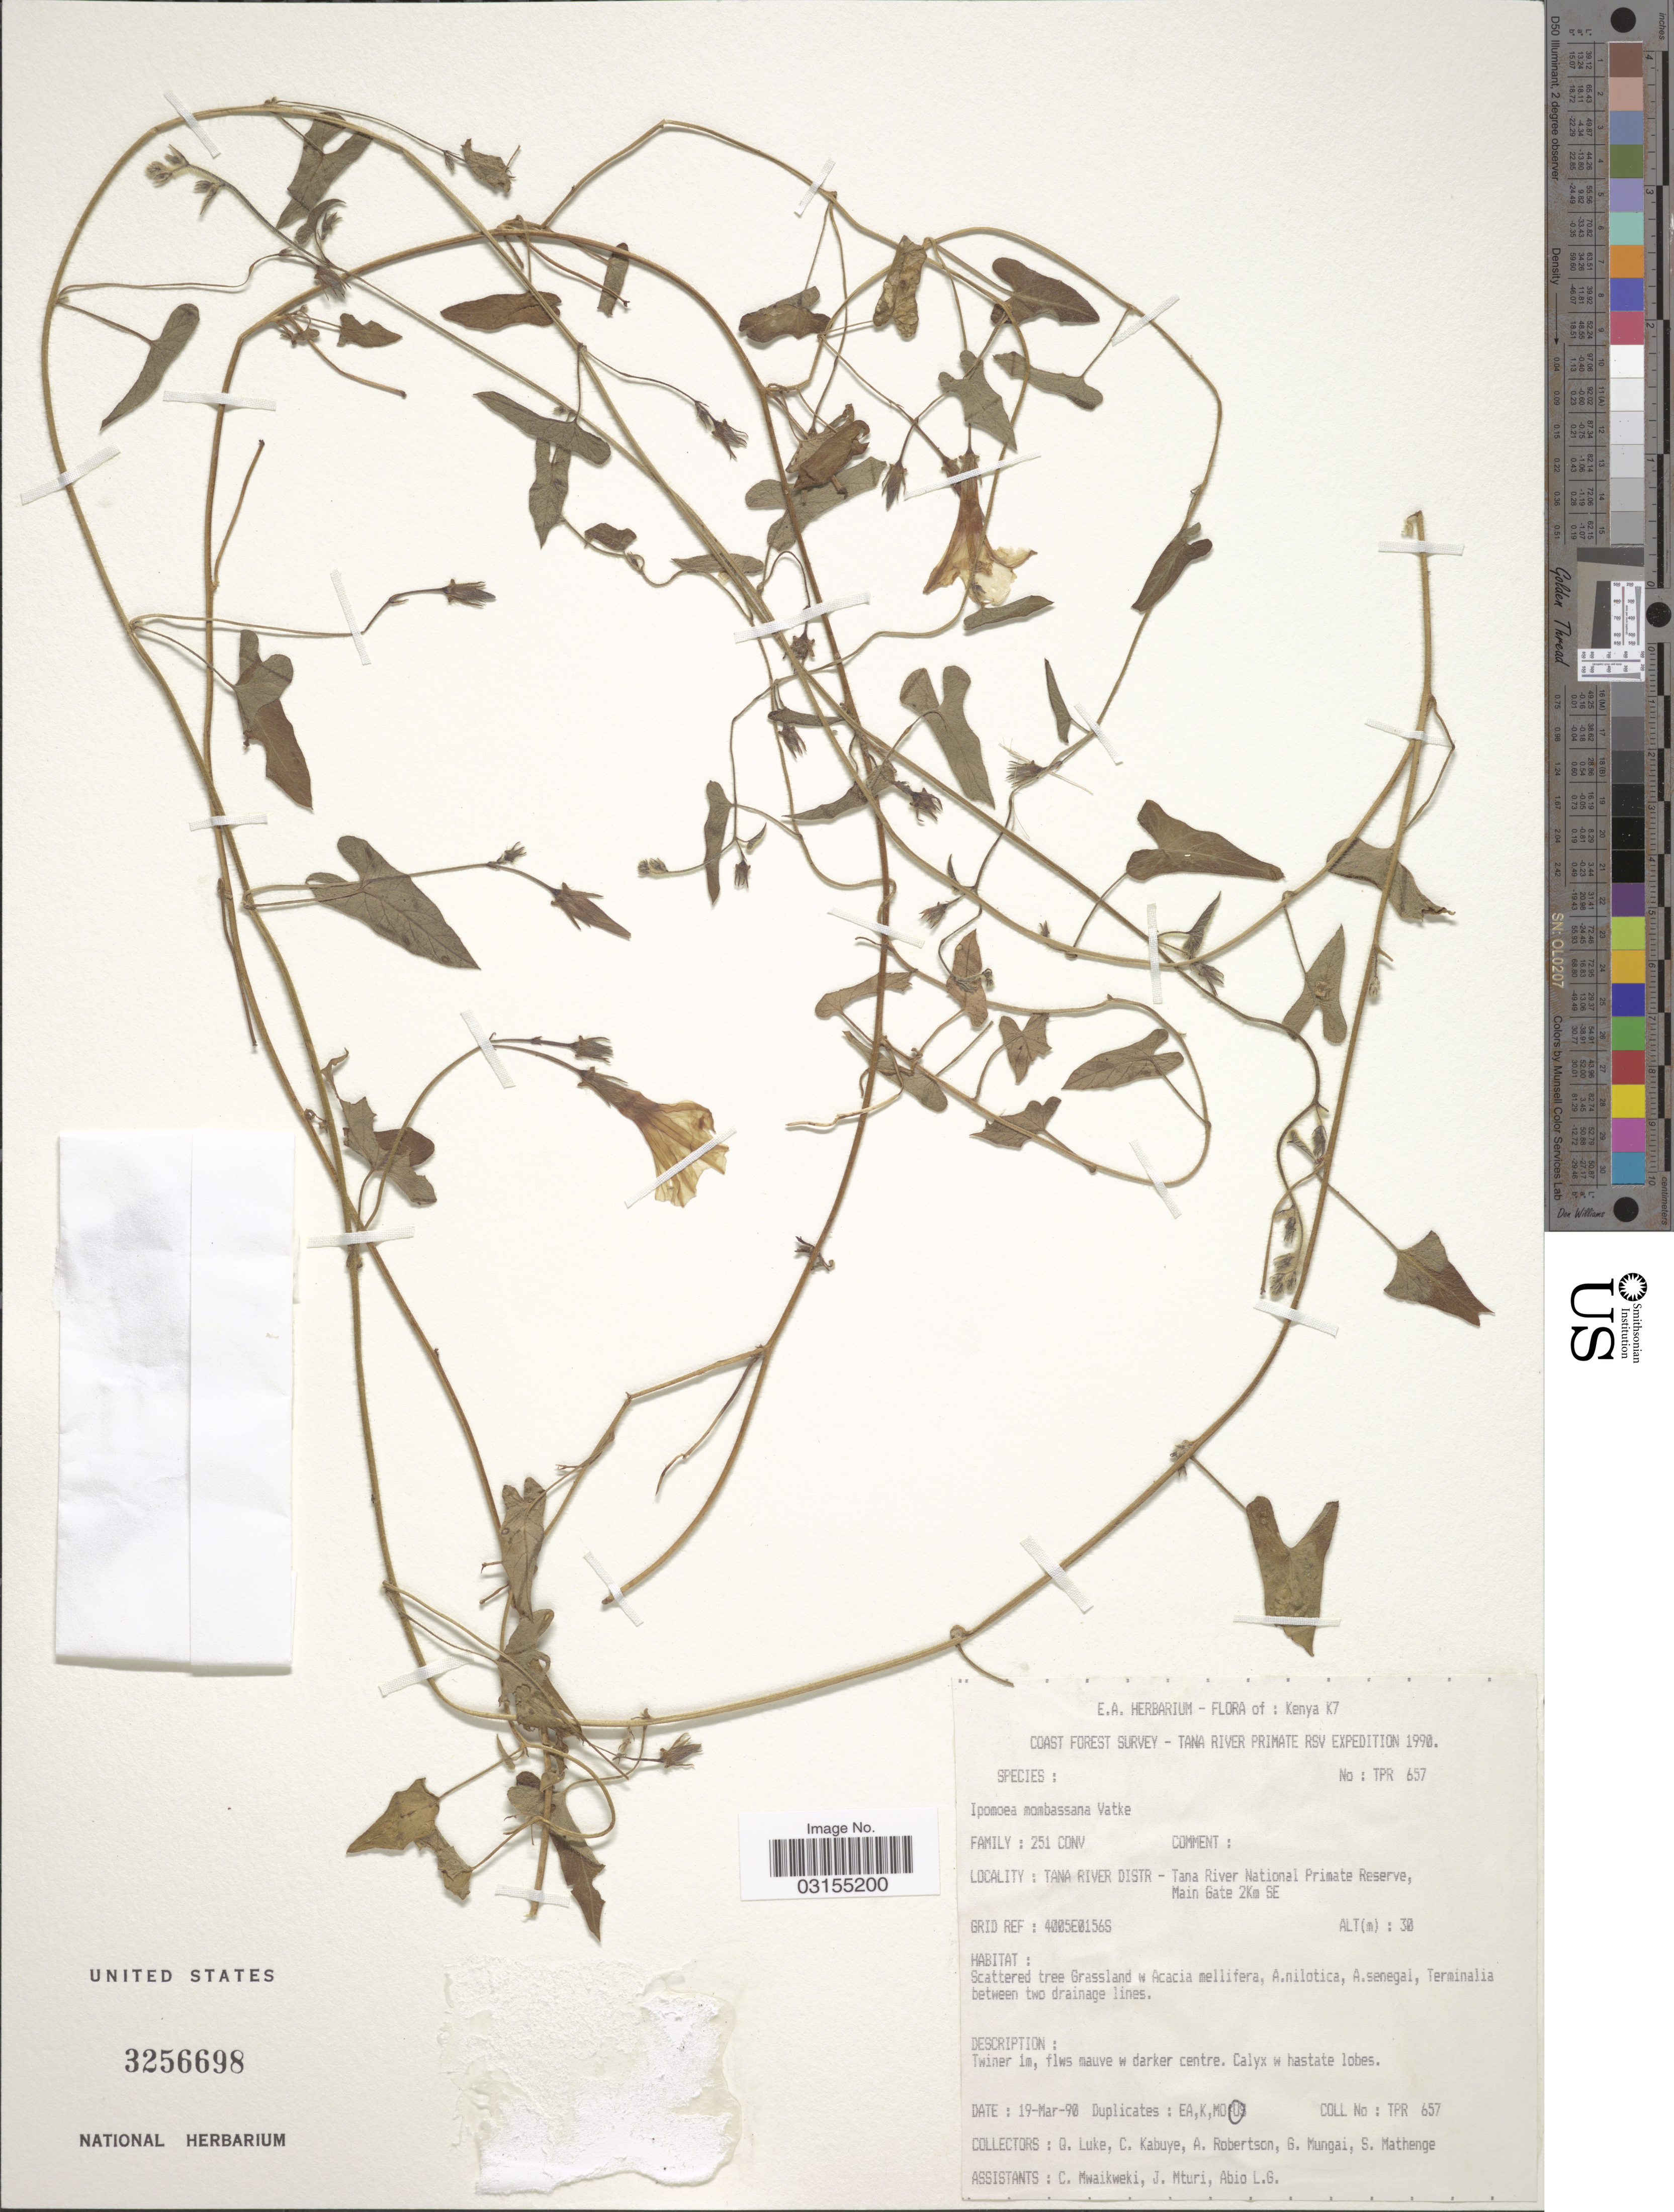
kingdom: Plantae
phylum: Tracheophyta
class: Magnoliopsida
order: Solanales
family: Convolvulaceae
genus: Ipomoea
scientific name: Ipomoea mombassana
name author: Vatke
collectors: Q. Luke, C. Kabuye, A. Robertson, G. Mungai & et al.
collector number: TPR 657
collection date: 1990-03-19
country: Kenya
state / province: Tana River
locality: Tana River Distr - Tana River National Primate Reserve, Main Gate 2Km SE.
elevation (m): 30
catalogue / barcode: US 3256698